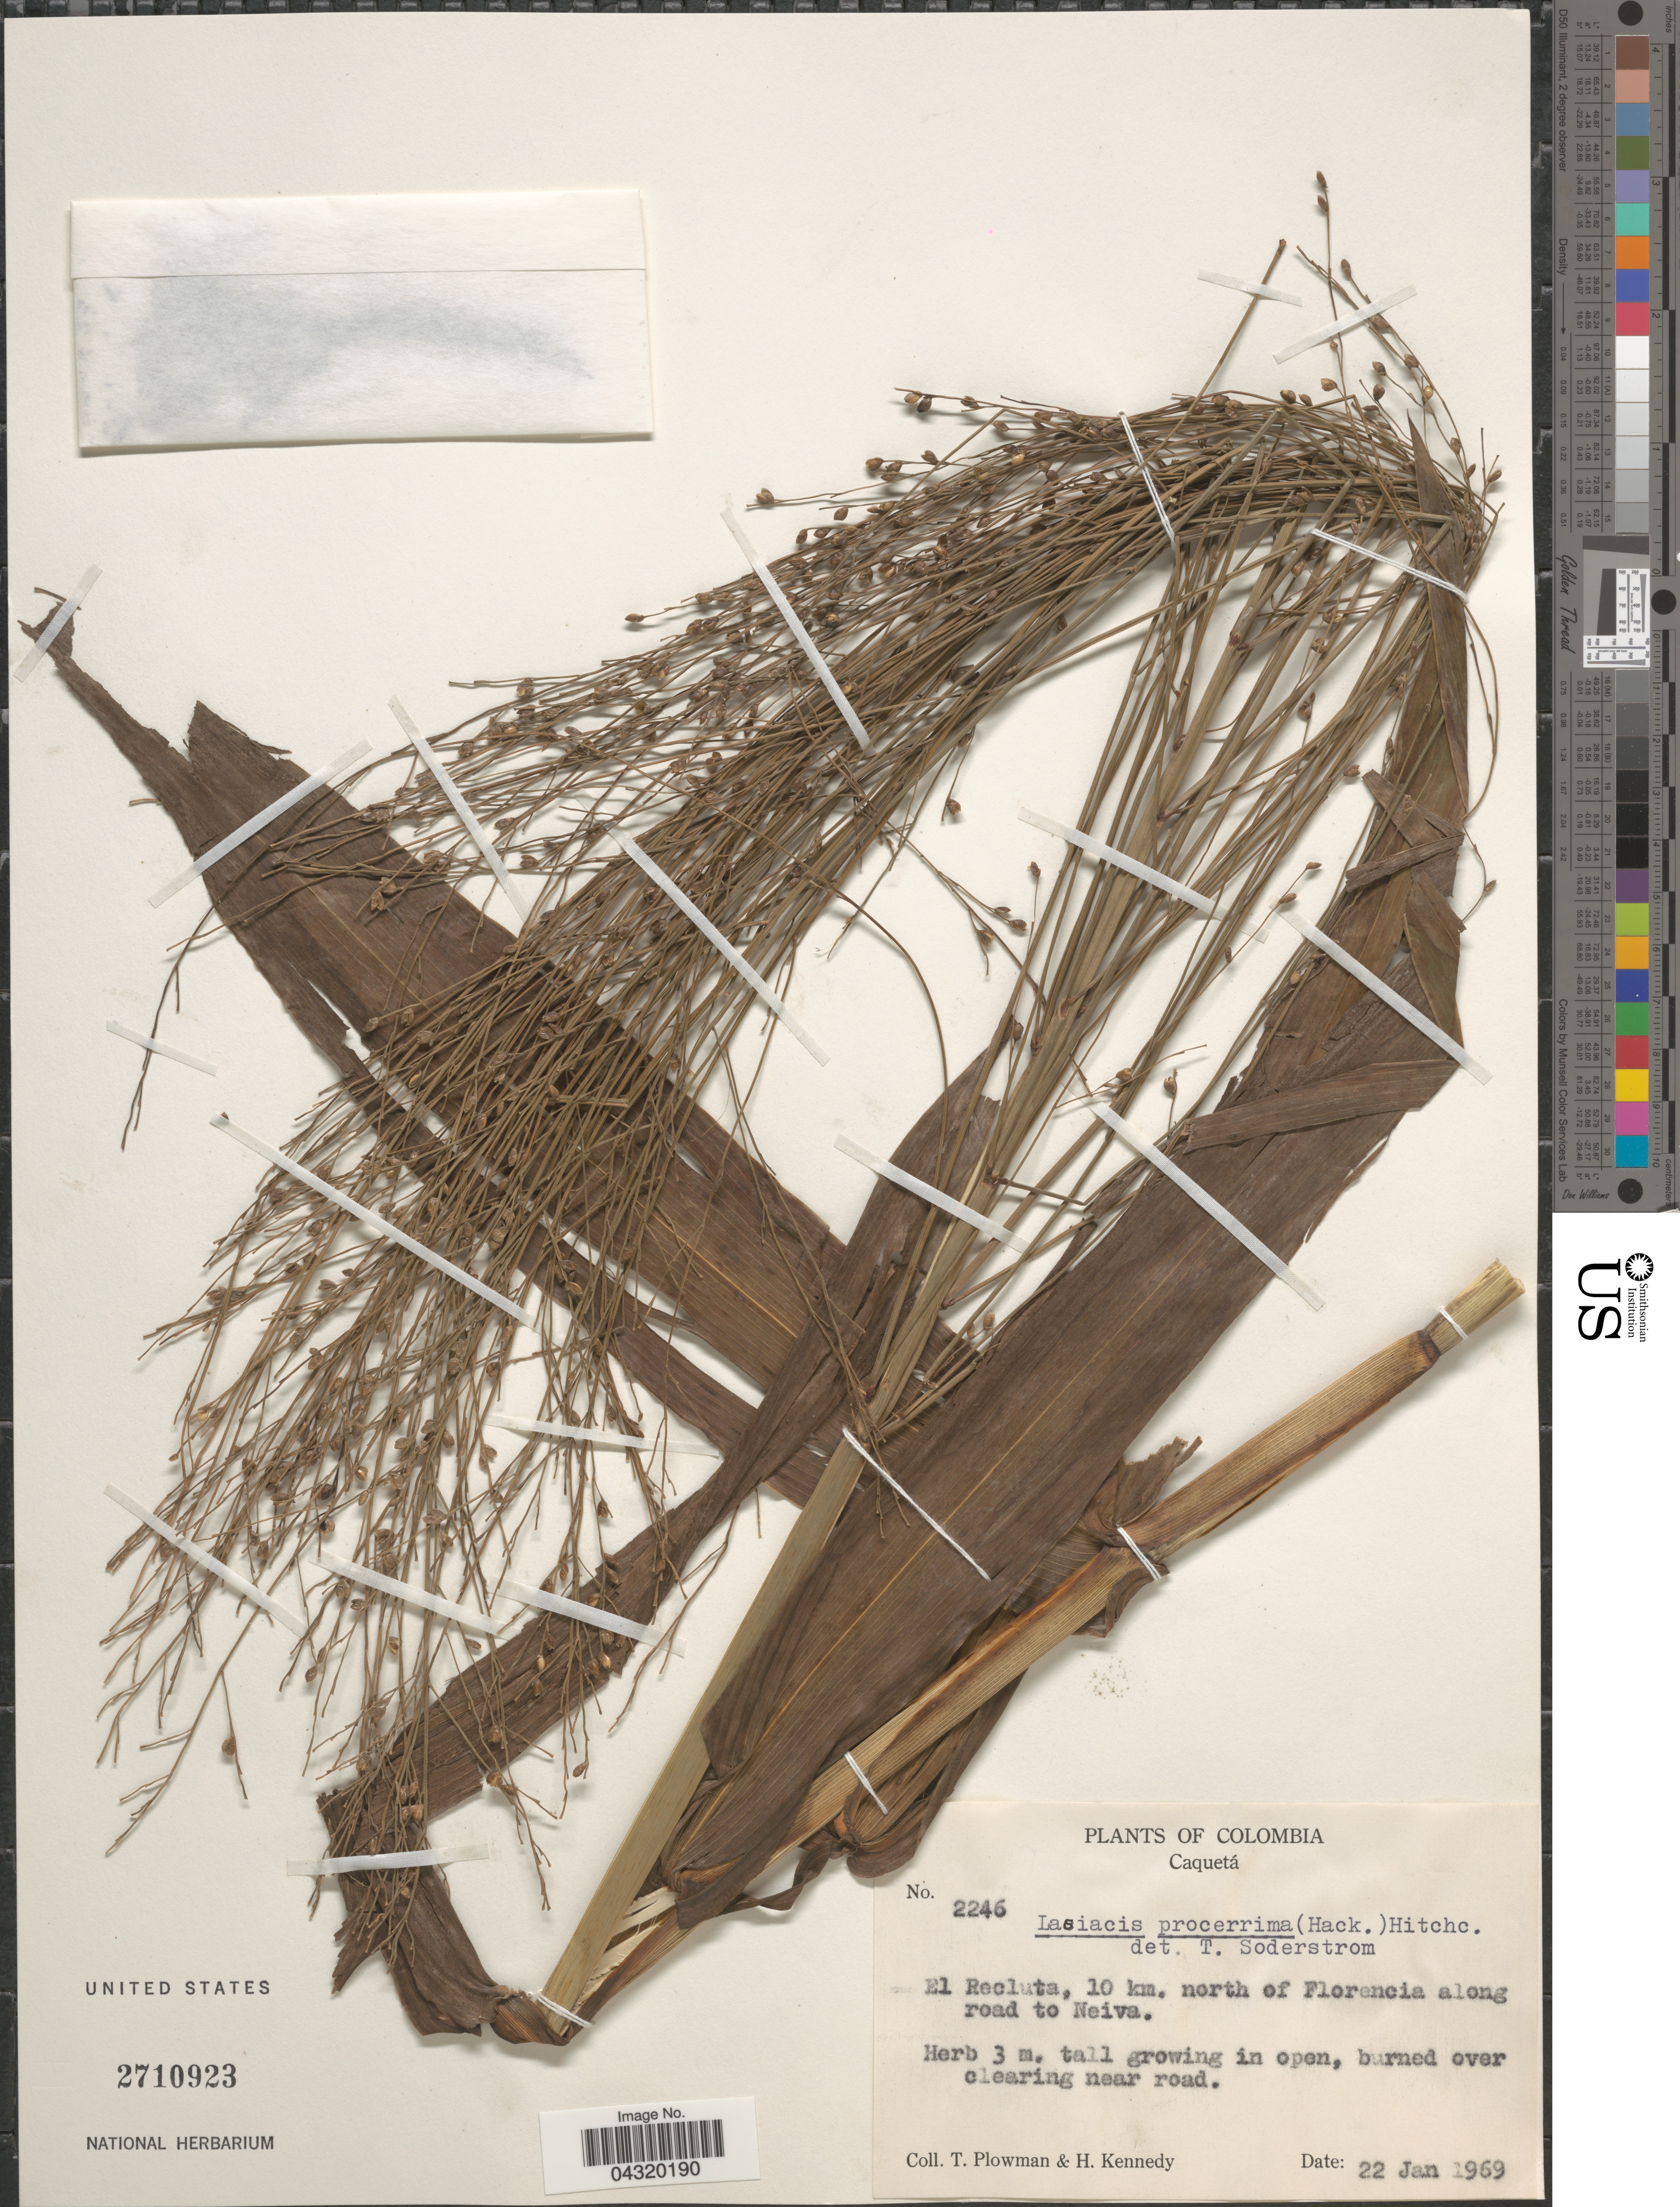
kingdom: Plantae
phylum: Tracheophyta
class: Liliopsida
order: Poales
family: Poaceae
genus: Lasiacis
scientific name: Lasiacis procerrima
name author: (Hack.) Hitchc.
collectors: T. Plowman & H. Kennedy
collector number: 2246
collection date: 1969-01-22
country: Colombia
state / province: Caquetá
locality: El Recluta, 10 km. north of Florencia along road to Neiva.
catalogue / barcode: US 2710923